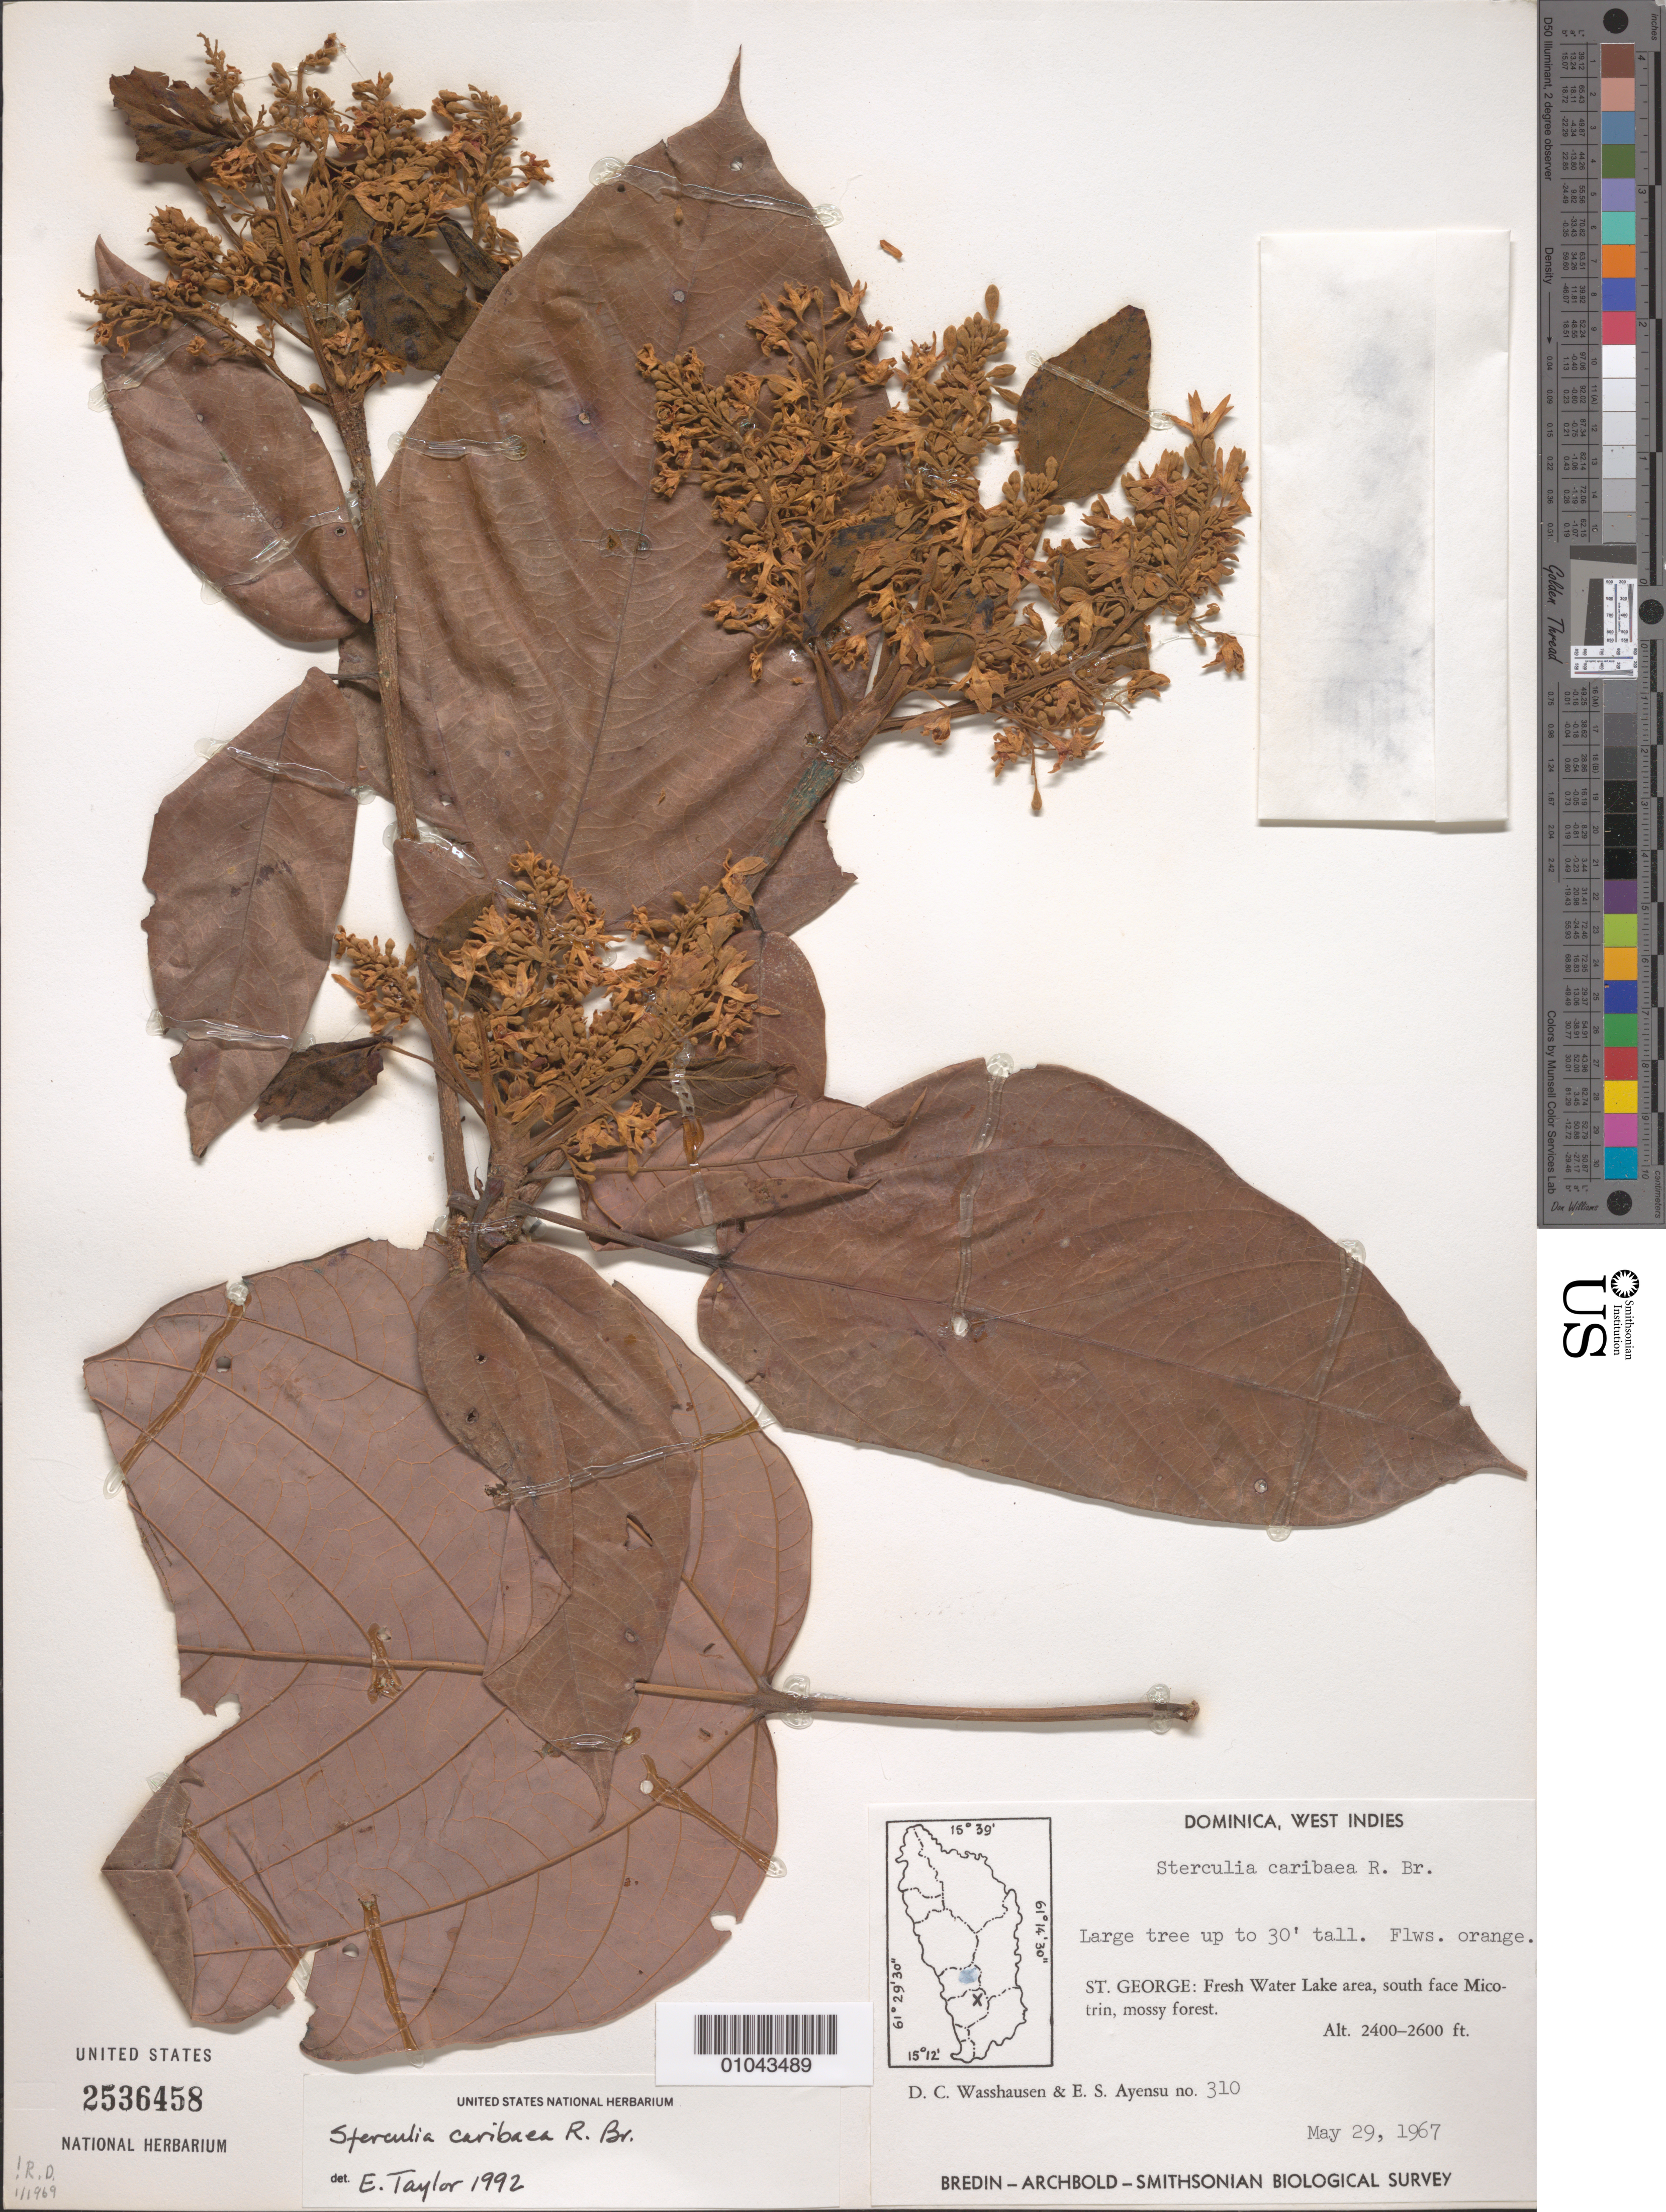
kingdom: Plantae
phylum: Tracheophyta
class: Magnoliopsida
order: Malvales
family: Malvaceae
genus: Sterculia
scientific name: Sterculia caribaea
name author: R. Br.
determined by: Taylor, E. L.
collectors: D. C. Wasshausen & E. S. Ayensu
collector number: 310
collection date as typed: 29 May 1967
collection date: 1967-05-29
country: Dominica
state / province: St. George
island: Dominica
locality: Freshwater Lake area, south face Micotrin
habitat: Mossy forest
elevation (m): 732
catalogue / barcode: US 2536458